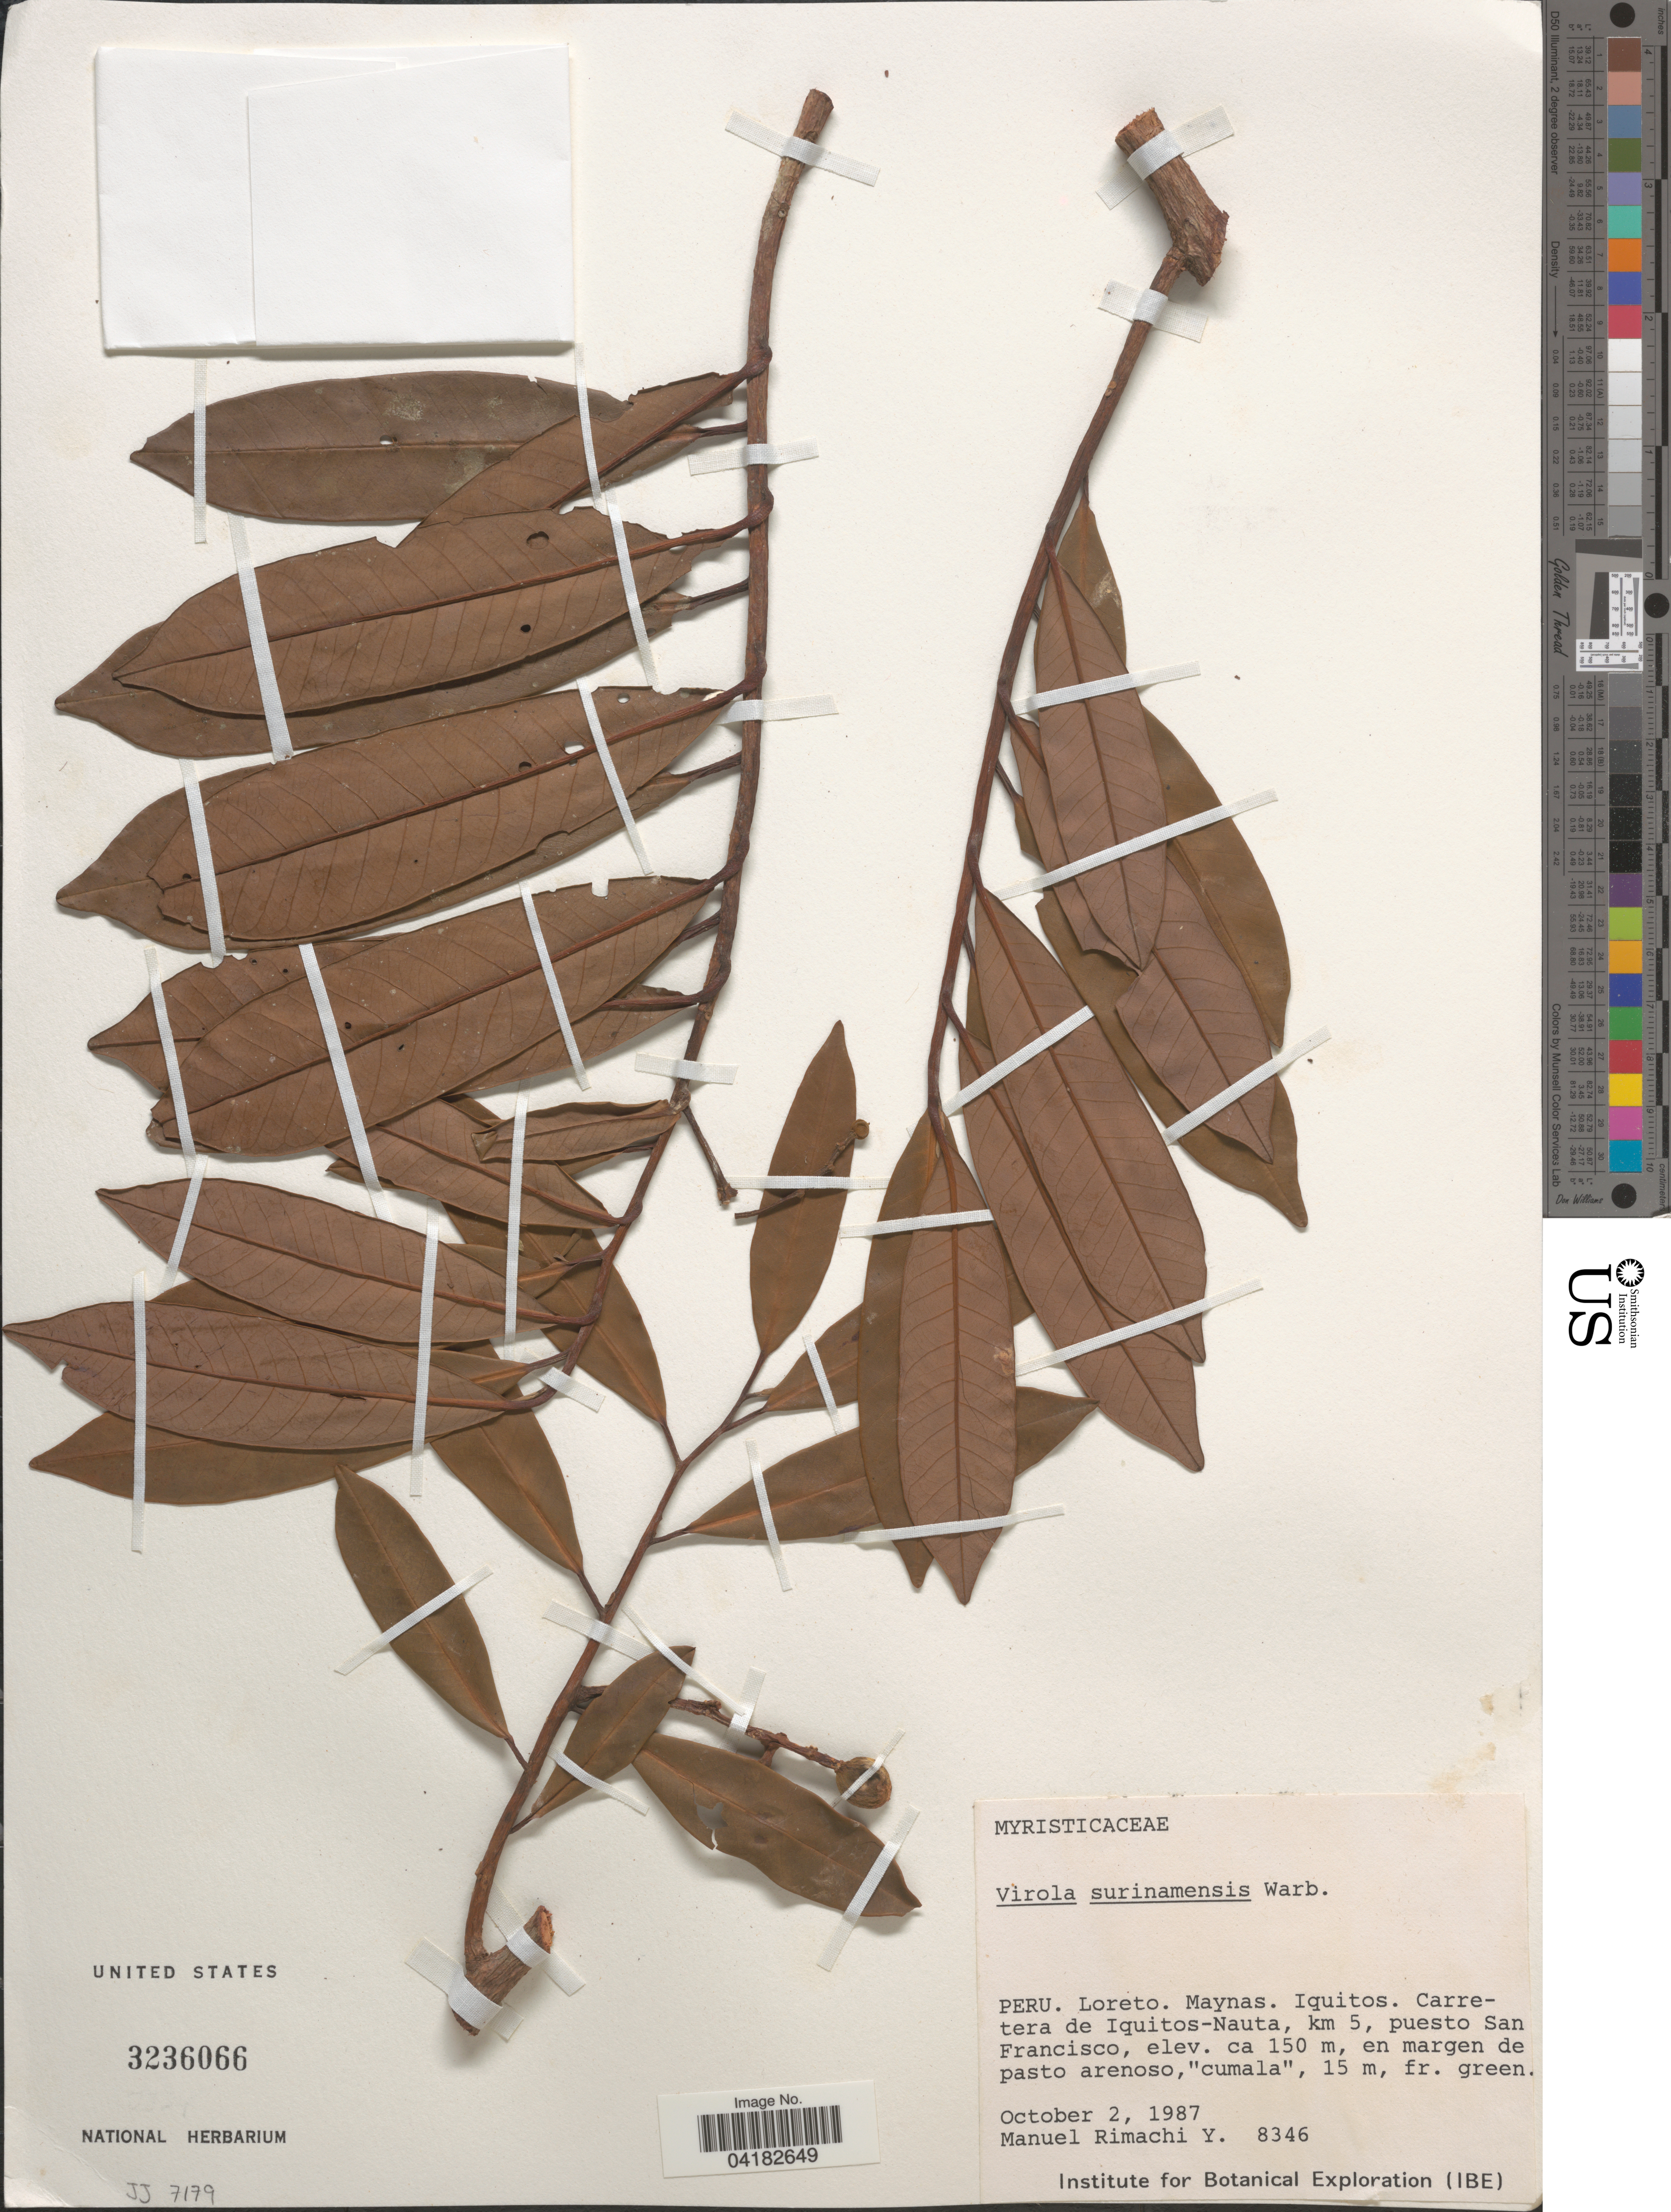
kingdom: Plantae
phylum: Tracheophyta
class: Magnoliopsida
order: Magnoliales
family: Myristicaceae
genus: Virola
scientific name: Virola surinamensis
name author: (Rol.) Warb.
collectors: M. Rimachi Y.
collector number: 8346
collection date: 1987-10-02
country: Peru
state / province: Loreto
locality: Maynas. Iquitos. Carretera de Iquitos-Nauta, km 5, puesto San Francisco.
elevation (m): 150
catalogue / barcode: US 3236066